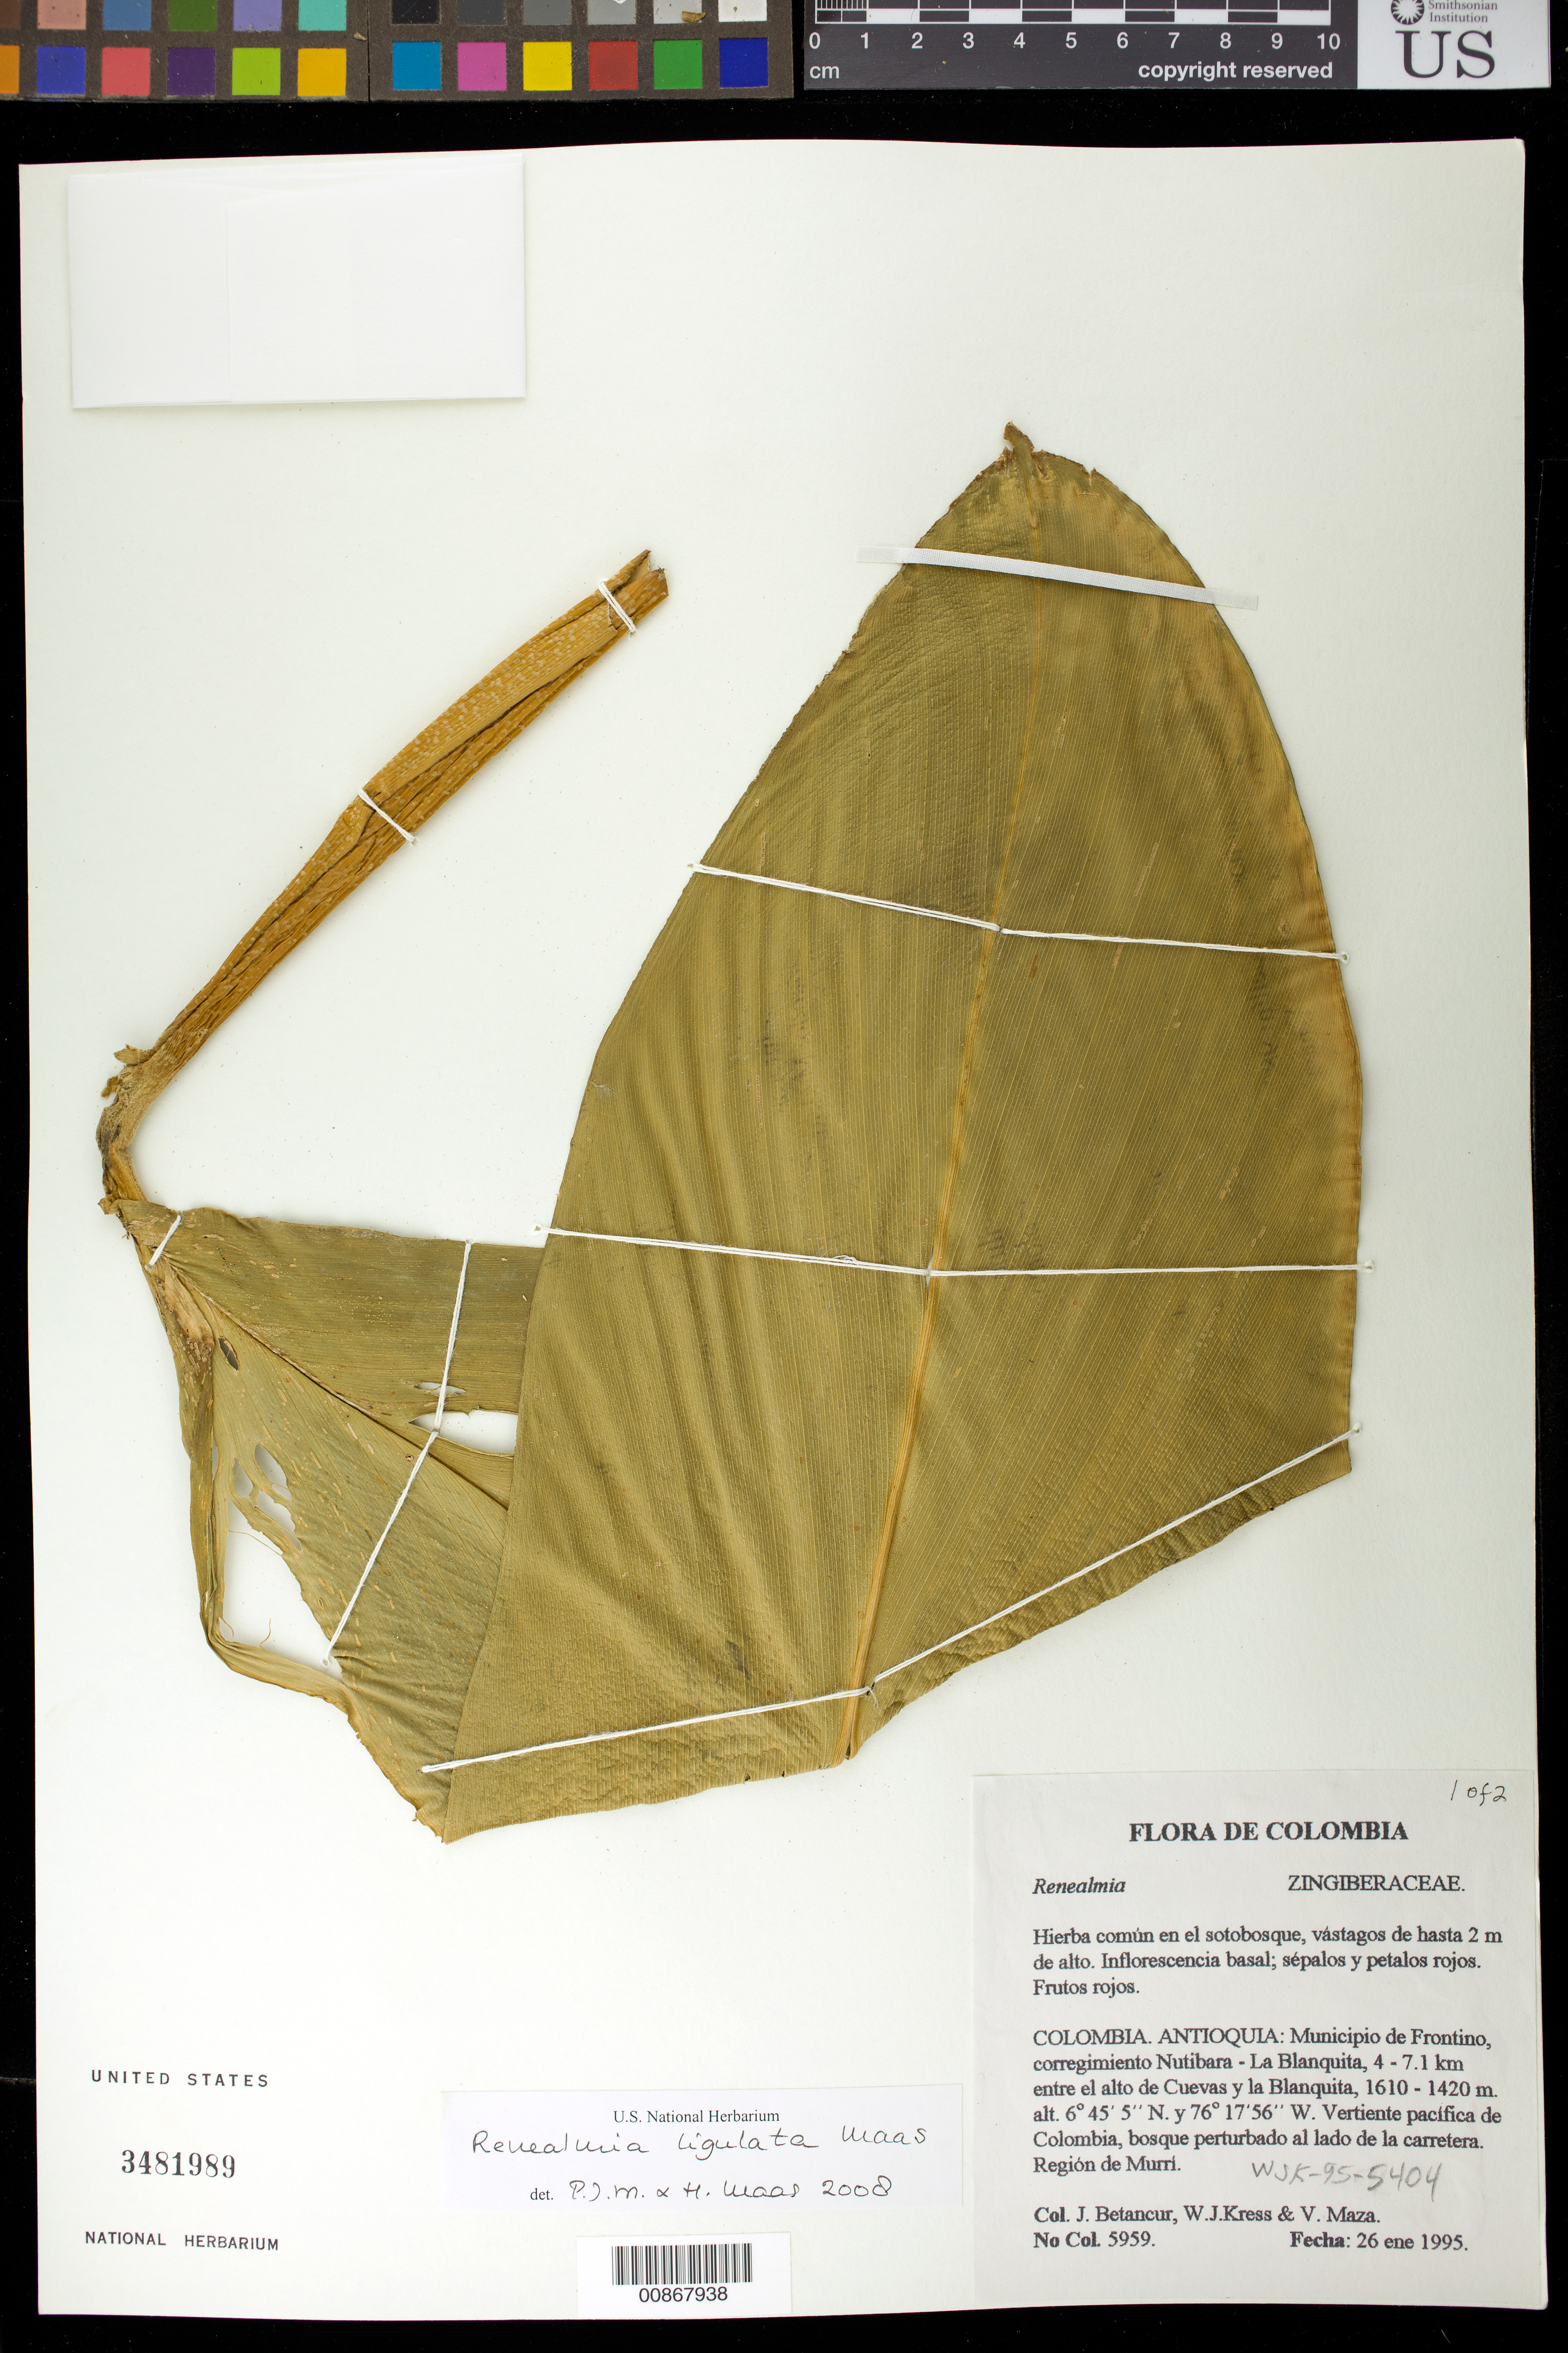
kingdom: Plantae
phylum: Tracheophyta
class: Liliopsida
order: Zingiberales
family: Zingiberaceae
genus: Renealmia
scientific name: Renealmia ligulata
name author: Maas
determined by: Maas, P. J.; Maas van de Kamer, H.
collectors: J. C. Betancur, W. J. Kress & V. Maza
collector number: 5959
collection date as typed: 26 Jan 1995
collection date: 1995-01-26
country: Colombia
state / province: Antioquia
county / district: Frontino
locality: Road between Nutibara and La Blanquita, 19 km from Nutibara.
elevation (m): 1515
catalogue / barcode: US 3481989